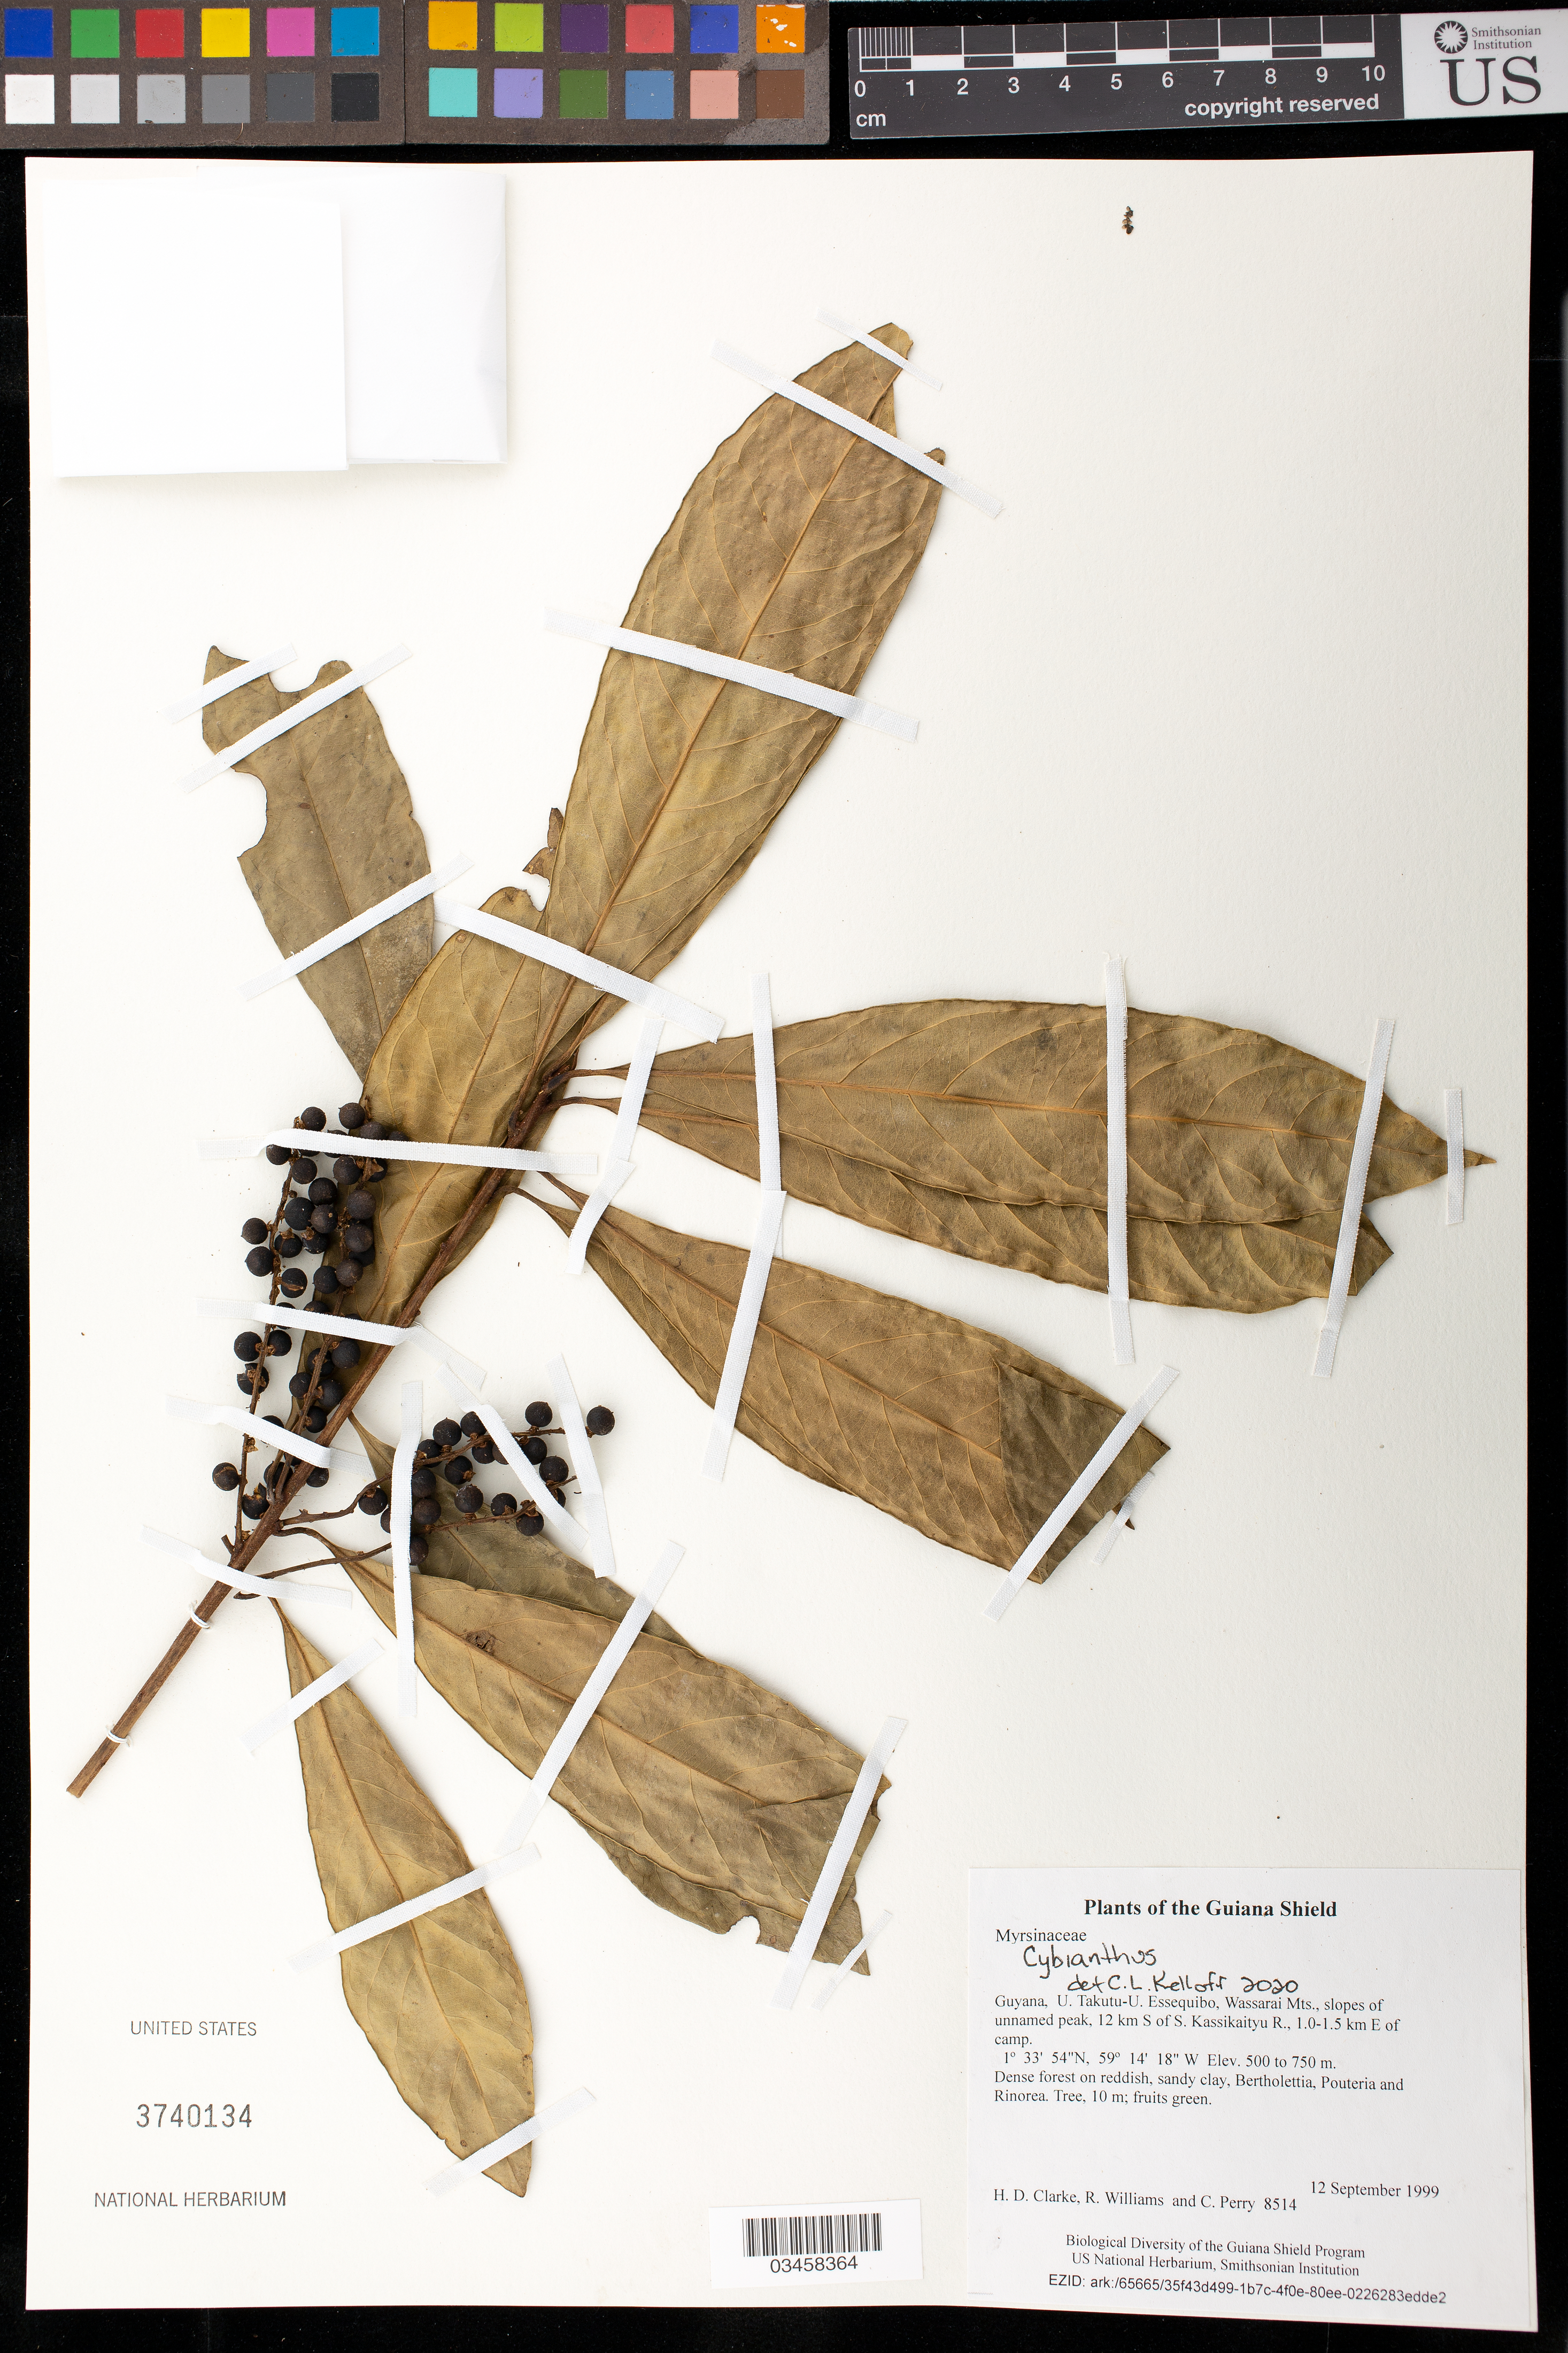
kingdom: Plantae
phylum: Tracheophyta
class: Magnoliopsida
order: Ericales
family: Primulaceae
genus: Cybianthus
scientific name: Cybianthus sp.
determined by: Kelloff, C. L.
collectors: H. D. Clarke, R. Williams & C. Perry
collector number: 8514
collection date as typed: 12 September 1999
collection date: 1999-09-12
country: Guyana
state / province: U. Takutu-U. Essequibo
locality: Wassarai Mts., slopes of unnamed peak, 12 km S of S. Kassikaityu R., 1.0-1.5 km E of camp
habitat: Dense forest on reddish, sandy clay, Bertholettia, Pouteria and Rinorea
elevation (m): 500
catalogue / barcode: US 3740134